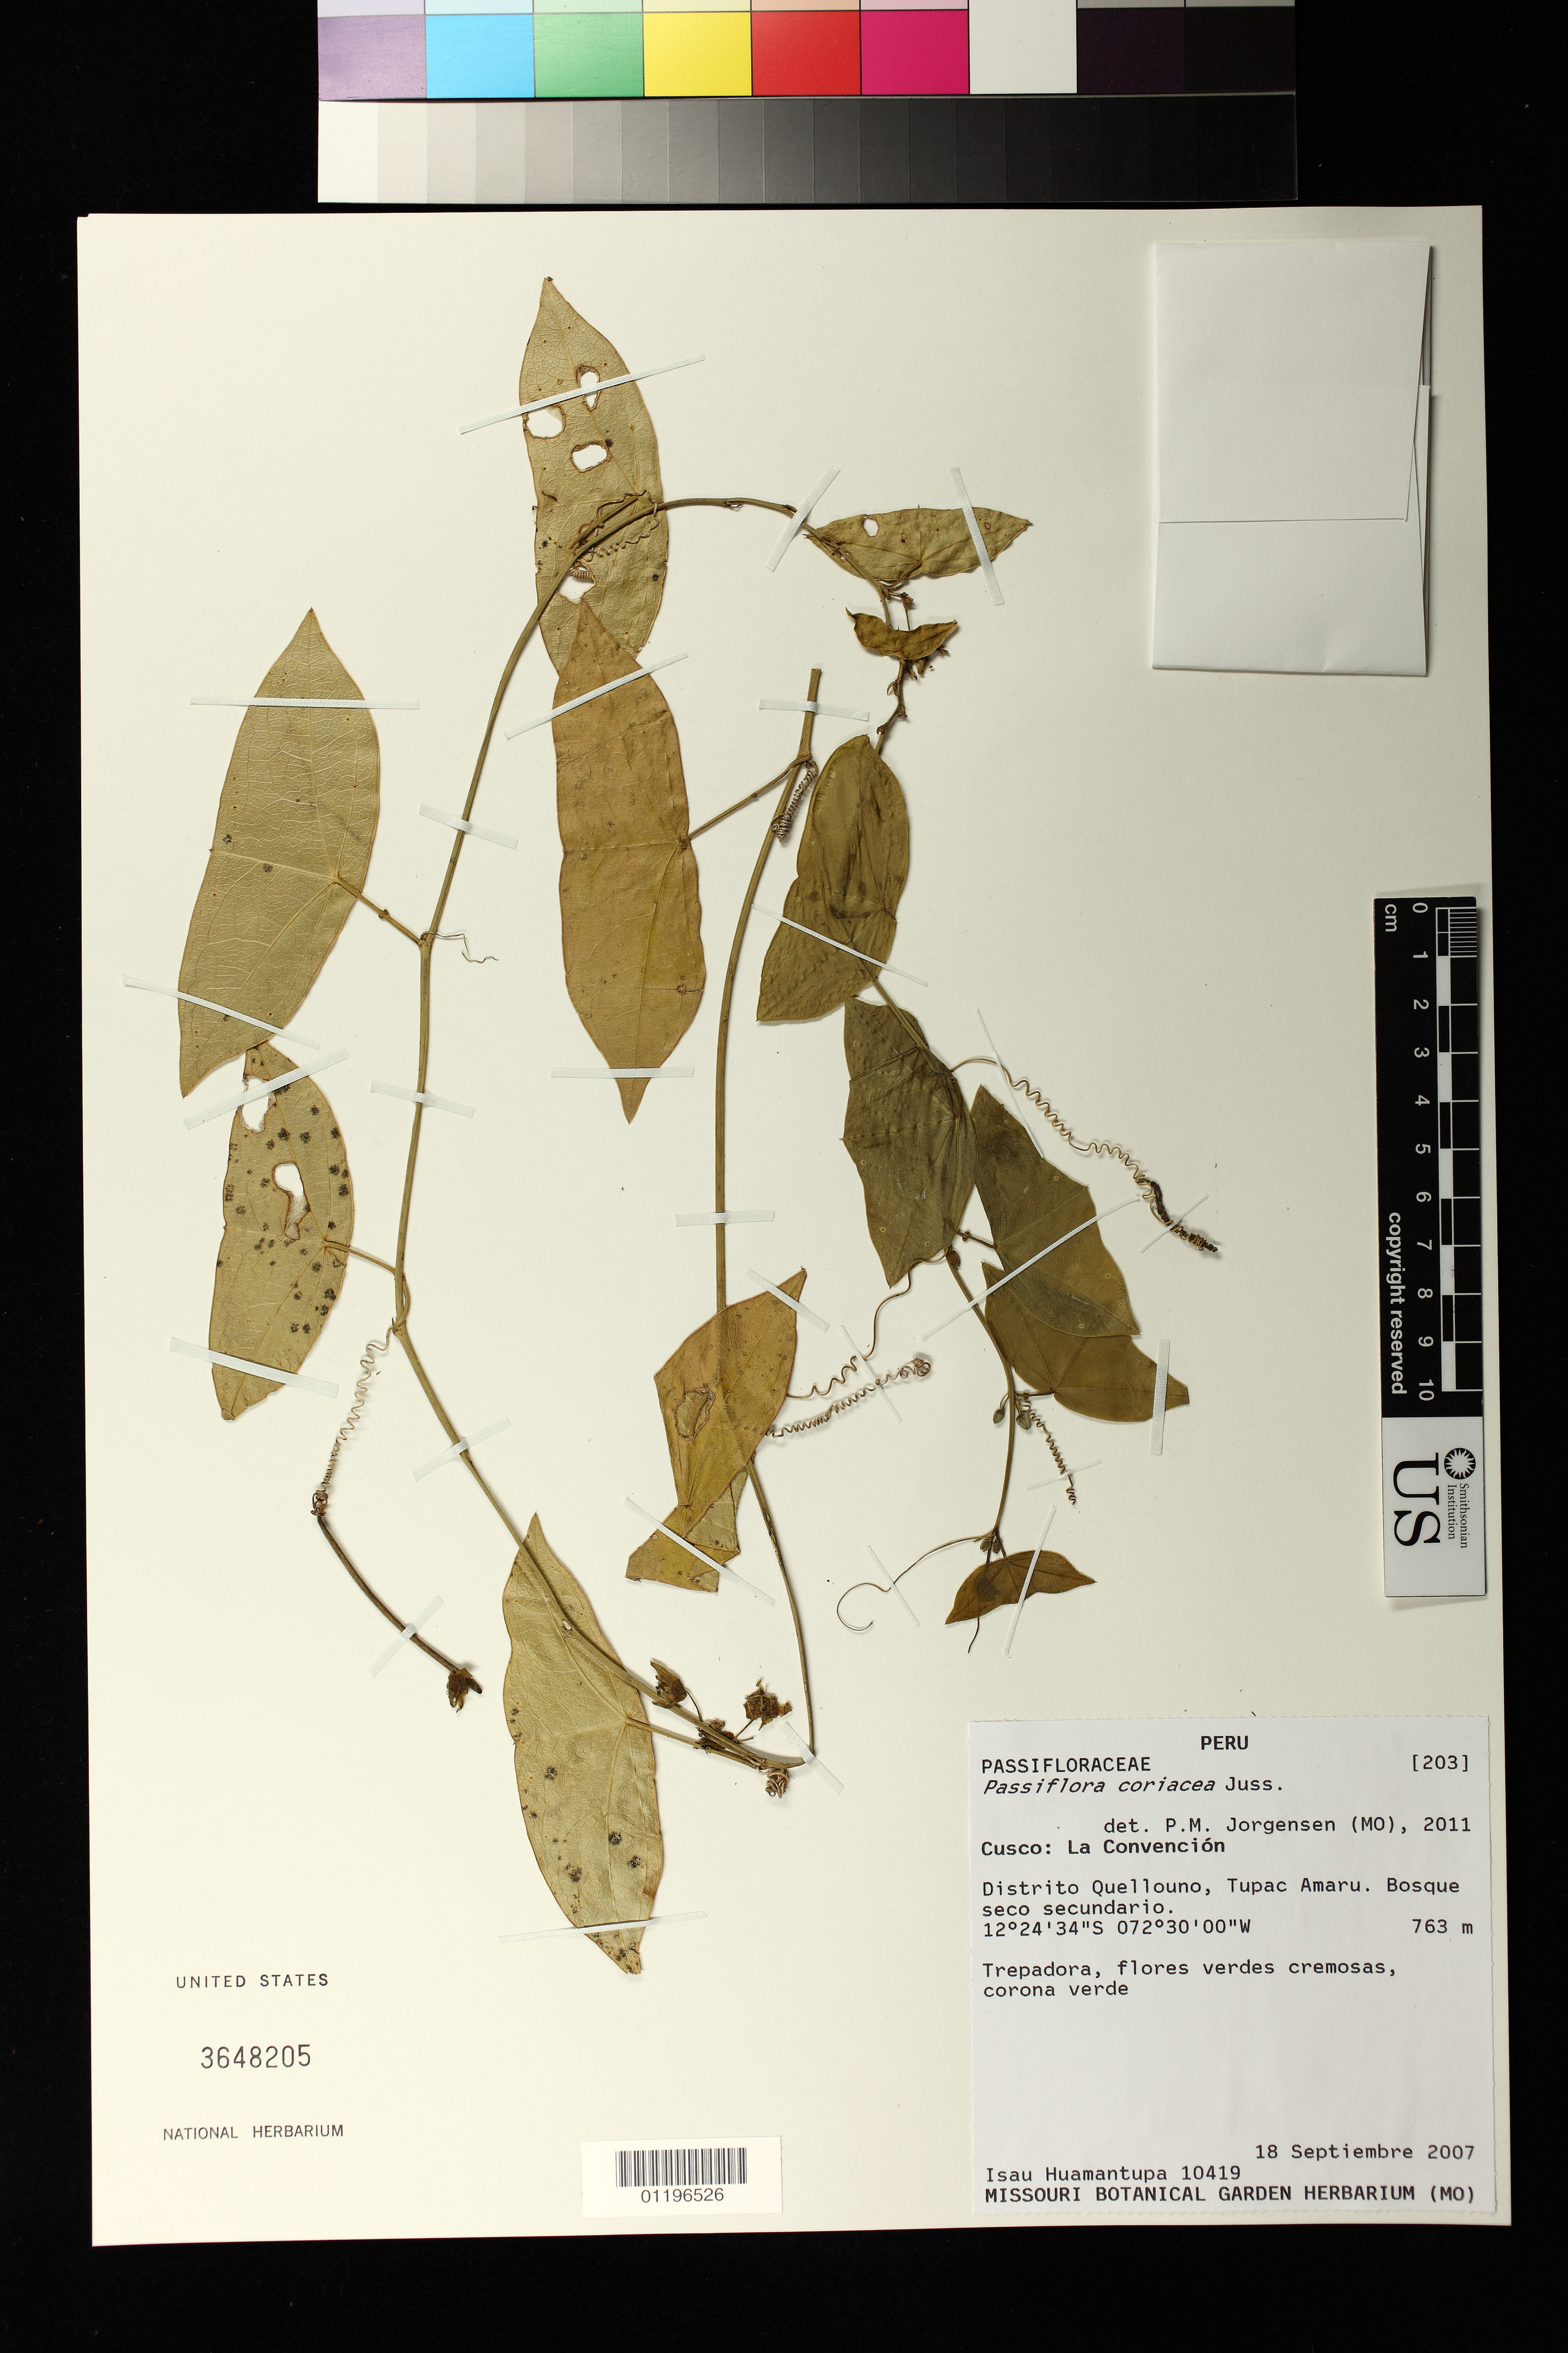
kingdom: Plantae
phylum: Tracheophyta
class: Magnoliopsida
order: Malpighiales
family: Passifloraceae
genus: Passiflora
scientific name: Passiflora coriacea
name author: A. Juss.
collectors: I. Huamantupa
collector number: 10419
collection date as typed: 18 Sep 2007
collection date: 2007-09-18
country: Peru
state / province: Cusco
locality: La Convención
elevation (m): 763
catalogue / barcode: US 3648205